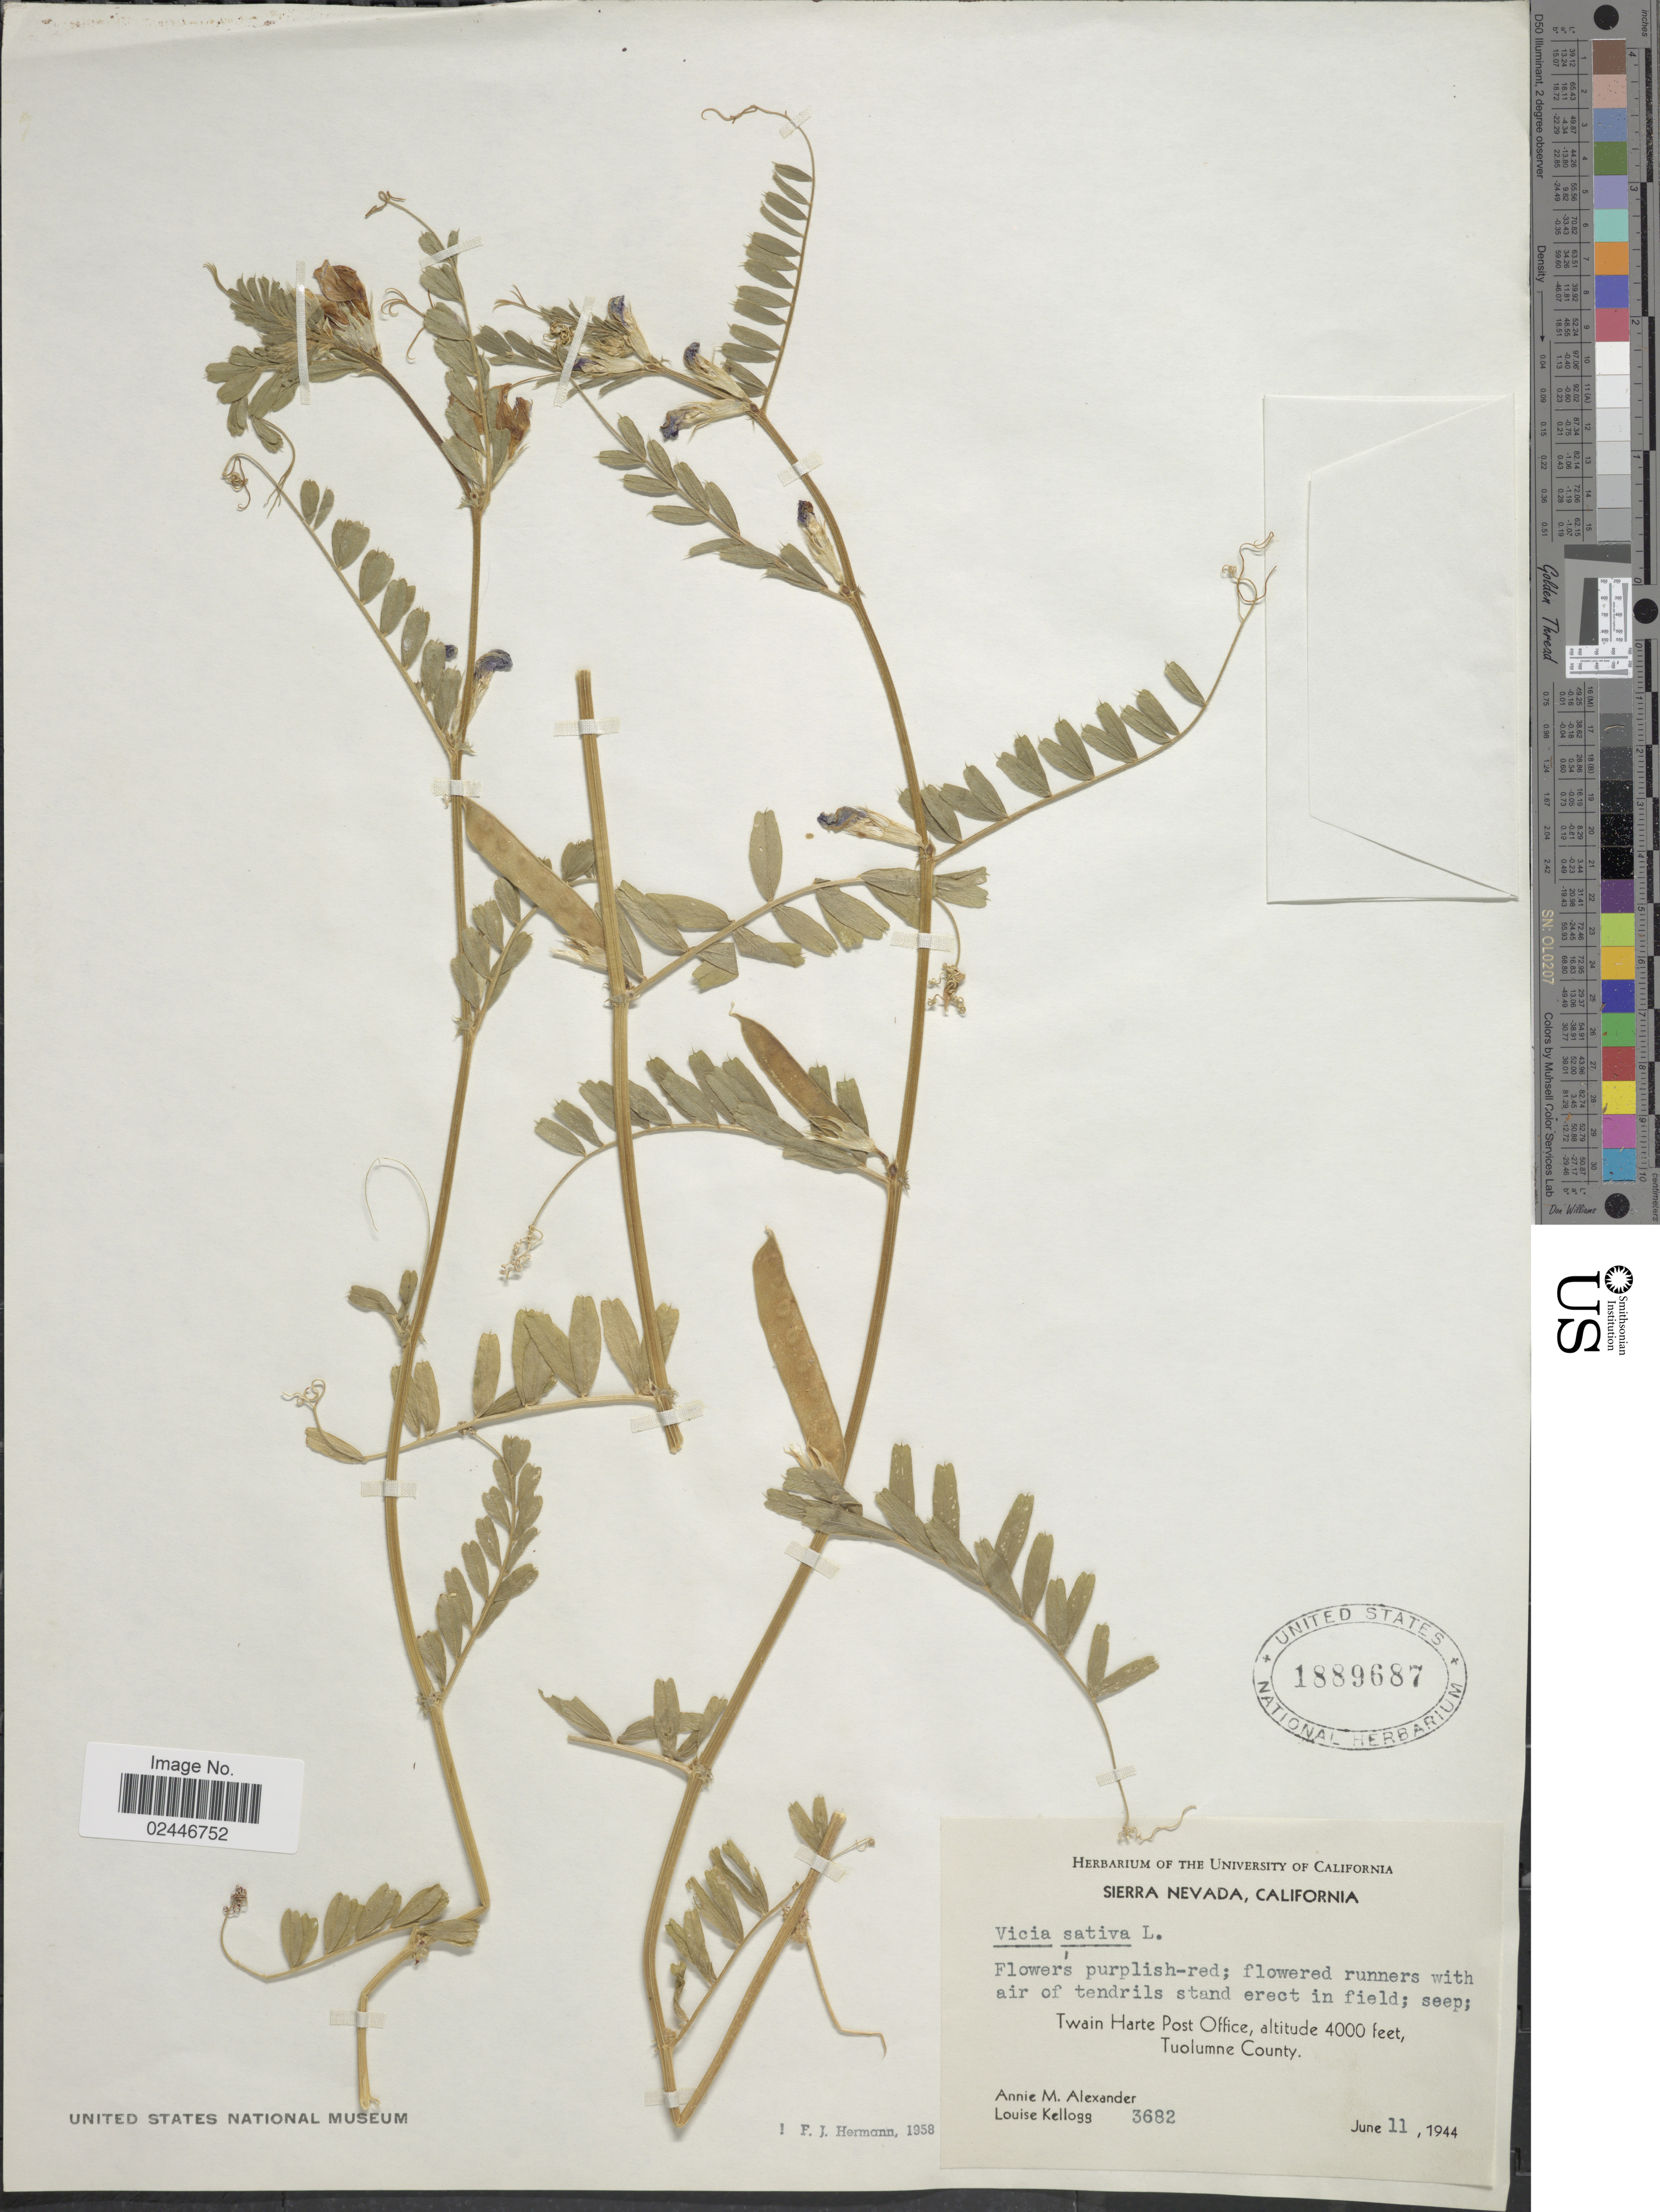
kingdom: Plantae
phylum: Tracheophyta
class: Magnoliopsida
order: Fabales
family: Fabaceae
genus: Vicia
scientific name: Vicia sativa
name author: L.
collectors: A. M. Alexander & L. Kellogg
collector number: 3682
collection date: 1944-06-11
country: United States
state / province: California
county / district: Tuolumne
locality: Sierra Nevada, Twain Harte Post Office, Tuolumne County, in field.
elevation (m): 1219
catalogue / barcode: US 1889687